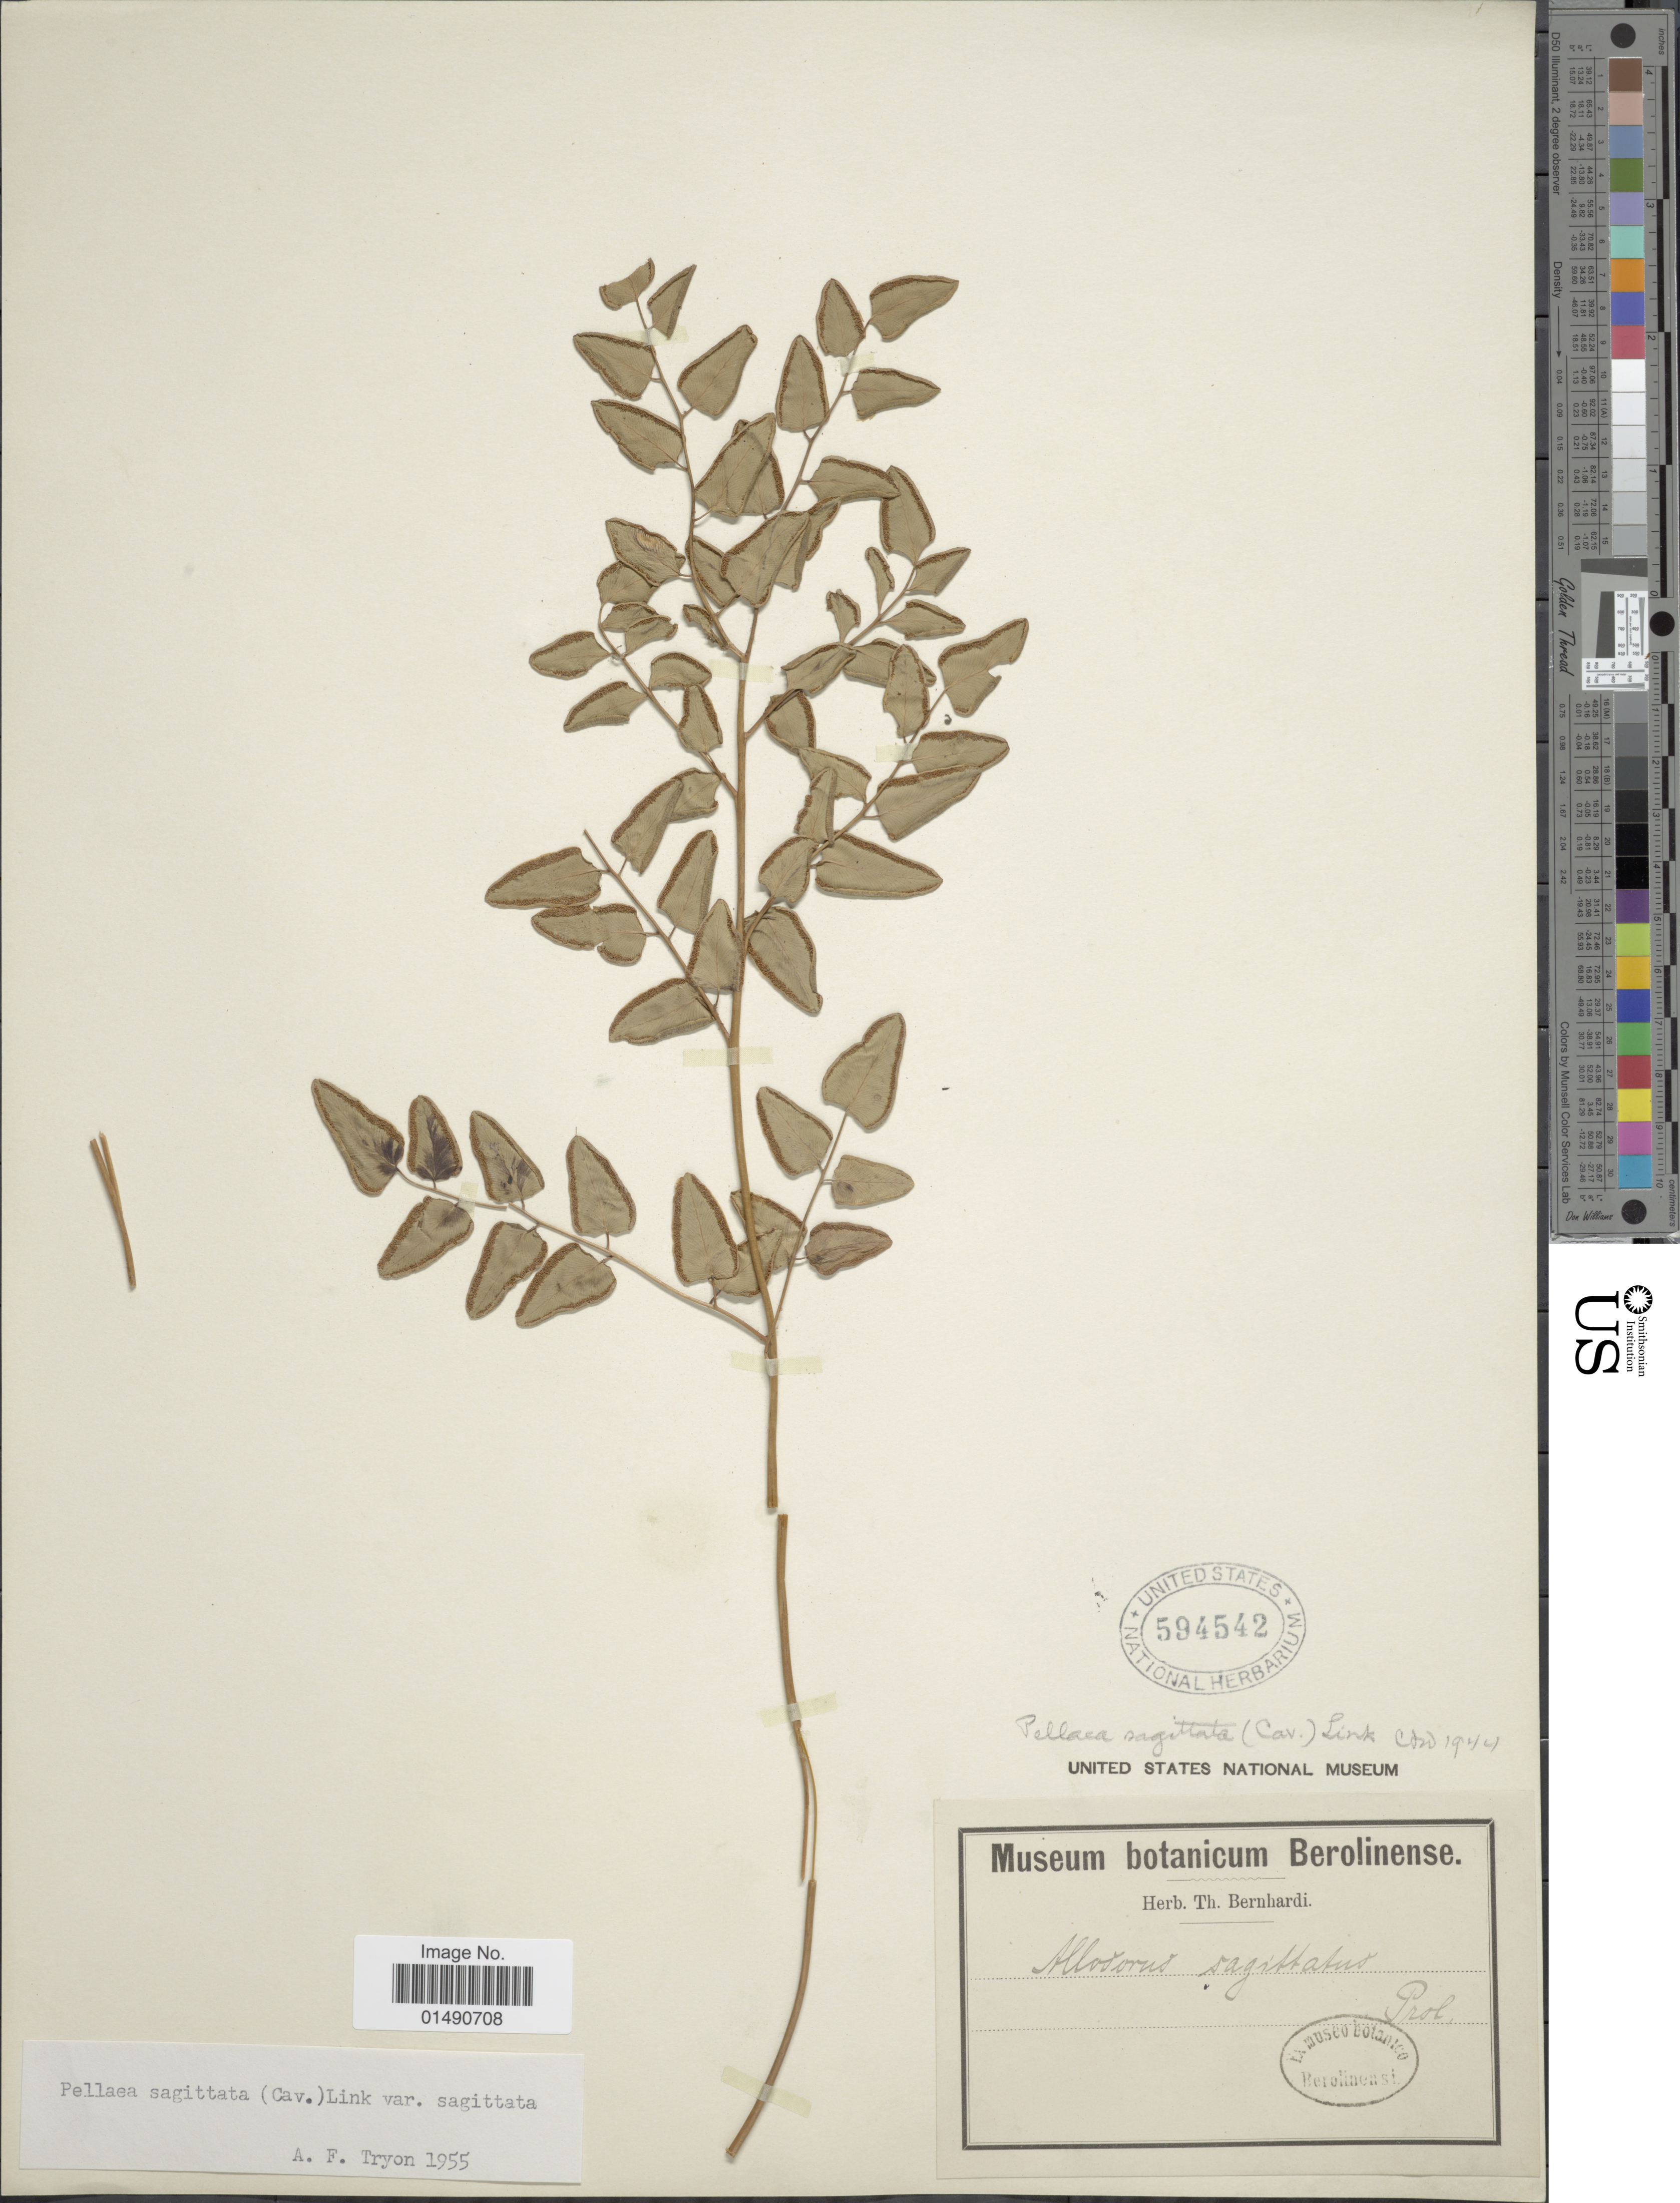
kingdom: Plantae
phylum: Tracheophyta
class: Polypodiopsida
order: Polypodiales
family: Pteridaceae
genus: Pellaea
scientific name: Pellaea sagittata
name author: (Cav.) Link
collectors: ex herb. Bernhardi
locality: Prol [interpreted]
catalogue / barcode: US 594542